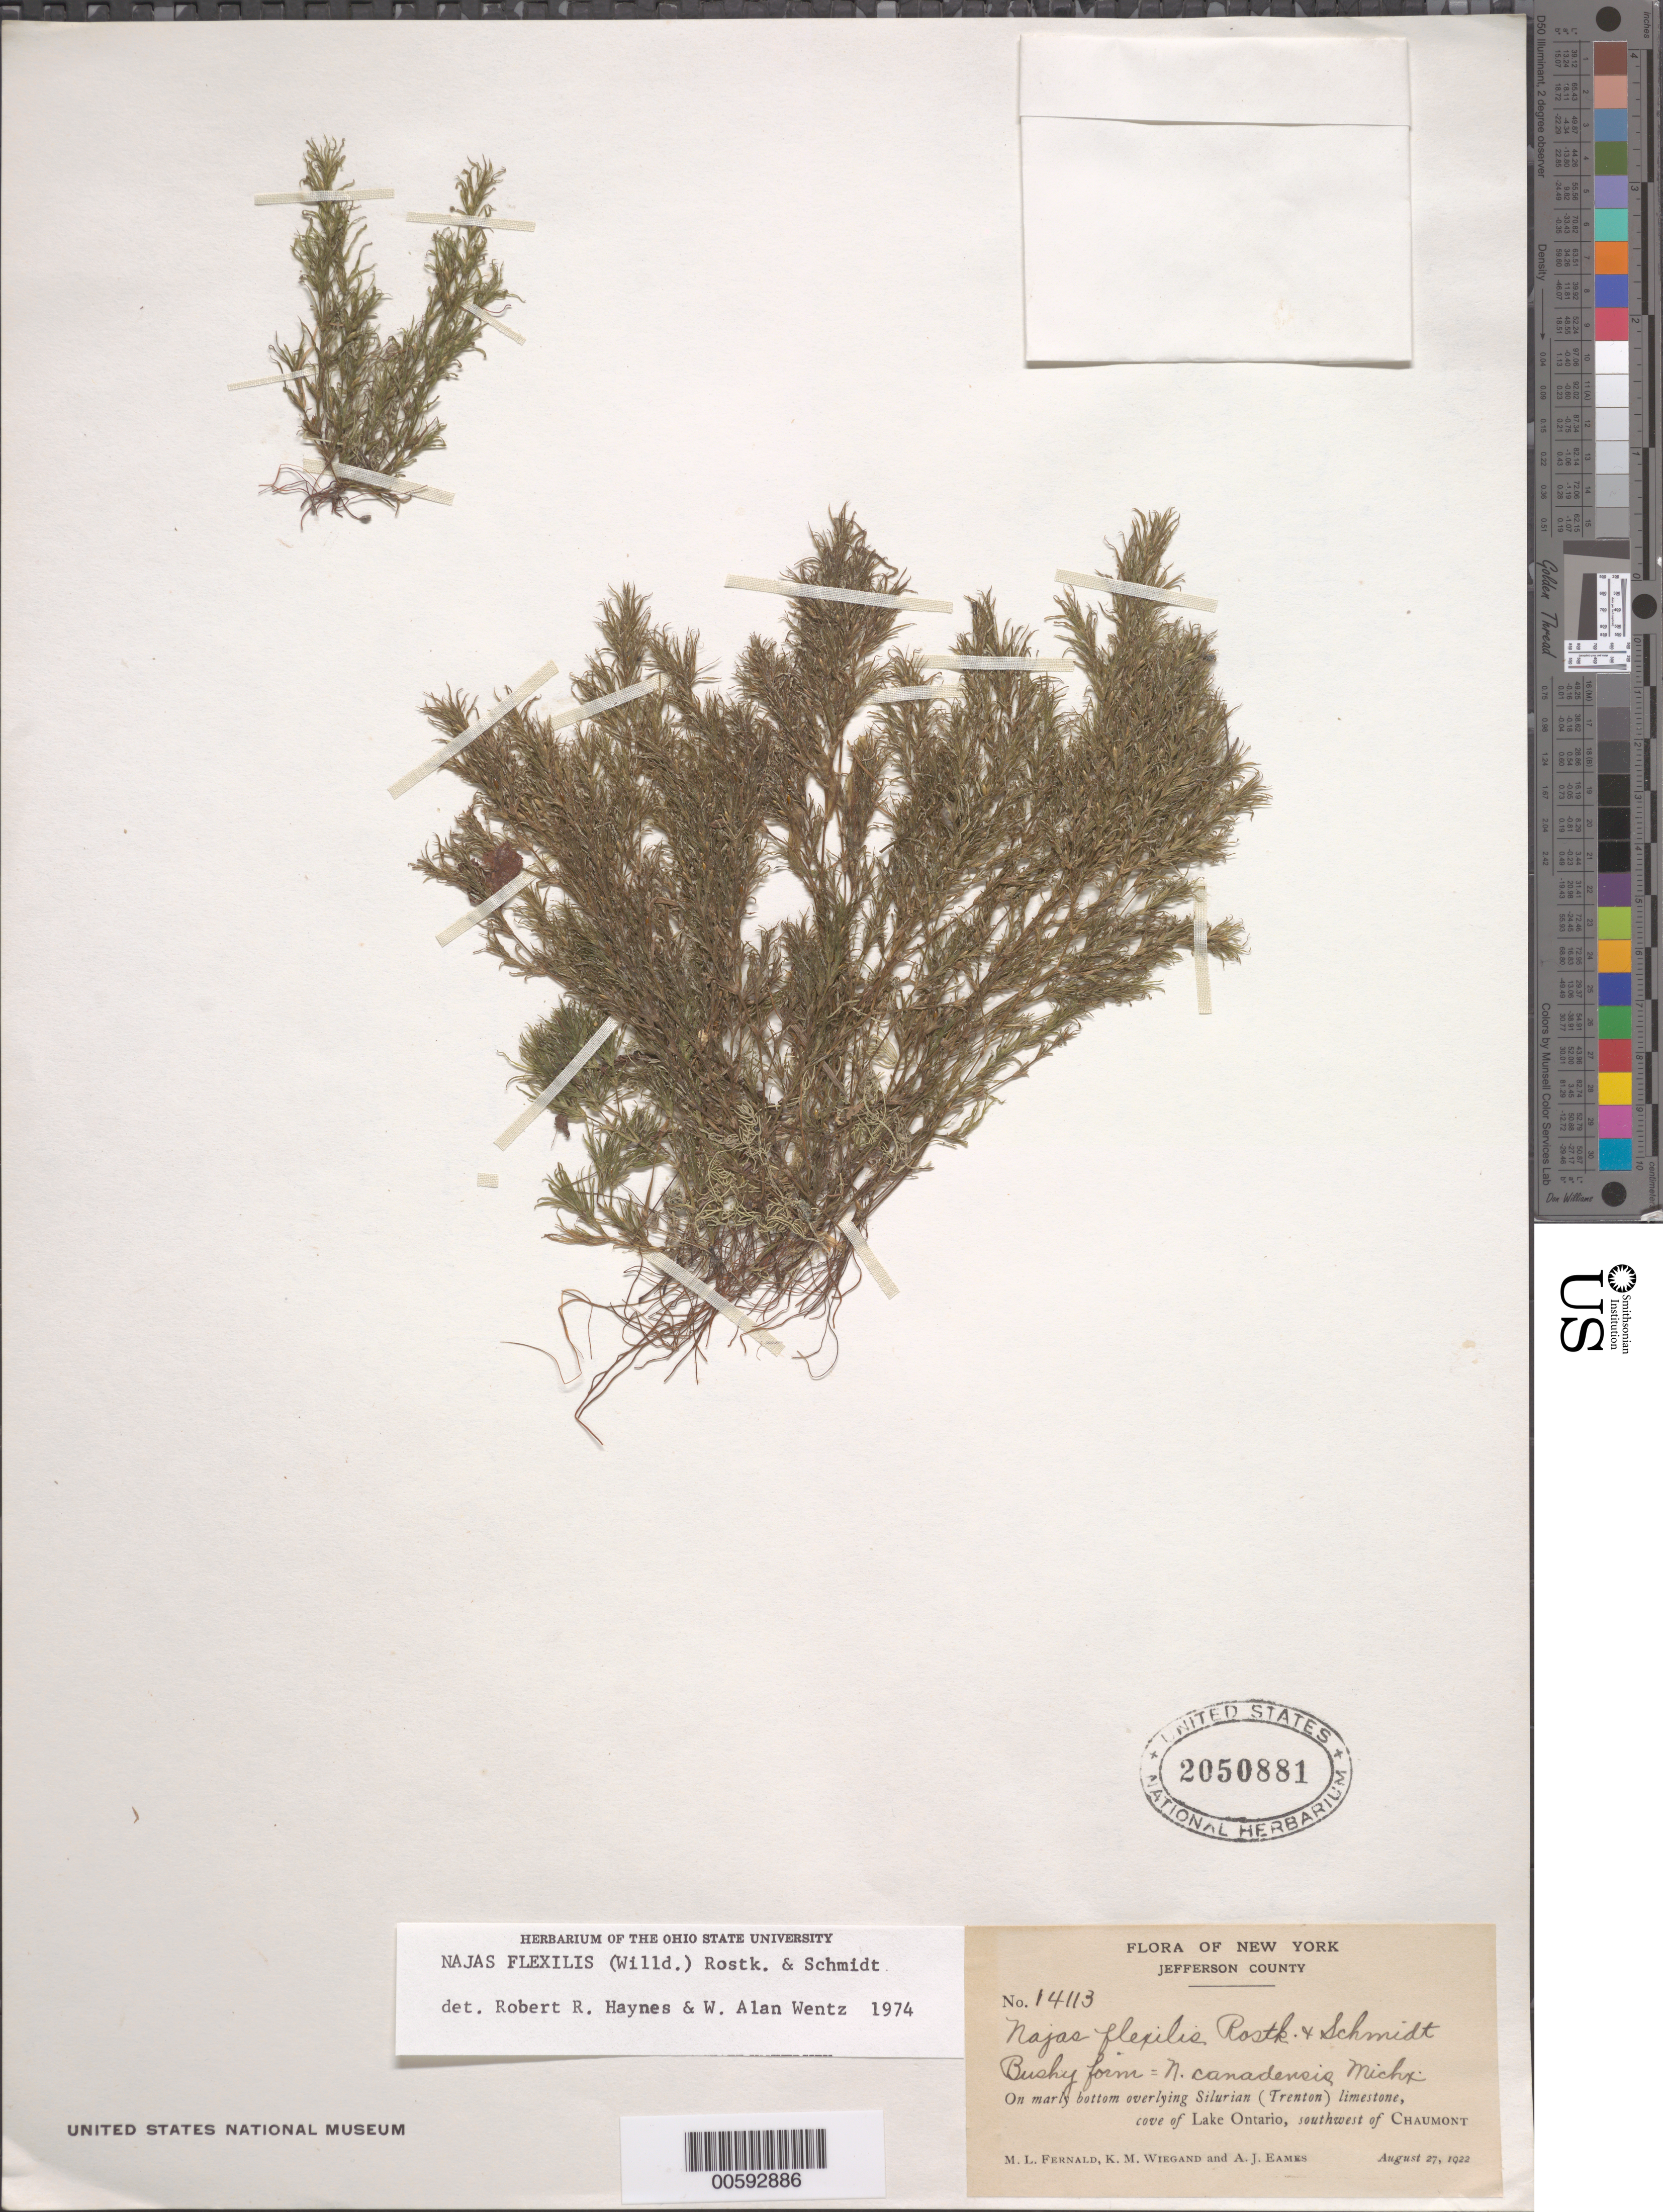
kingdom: Plantae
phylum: Tracheophyta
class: Liliopsida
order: Alismatales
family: Hydrocharitaceae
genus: Najas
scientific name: Najas flexilis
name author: (Willd.) Rostk. & Schmidt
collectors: M. L. Fernald, K. M. Wiegand & A. J. Eames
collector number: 14113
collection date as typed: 27 Aug 1922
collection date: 1922-08-27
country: United States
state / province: New York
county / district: Jefferson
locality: Lake Ontario, SW of Chaumont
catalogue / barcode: US 2050881